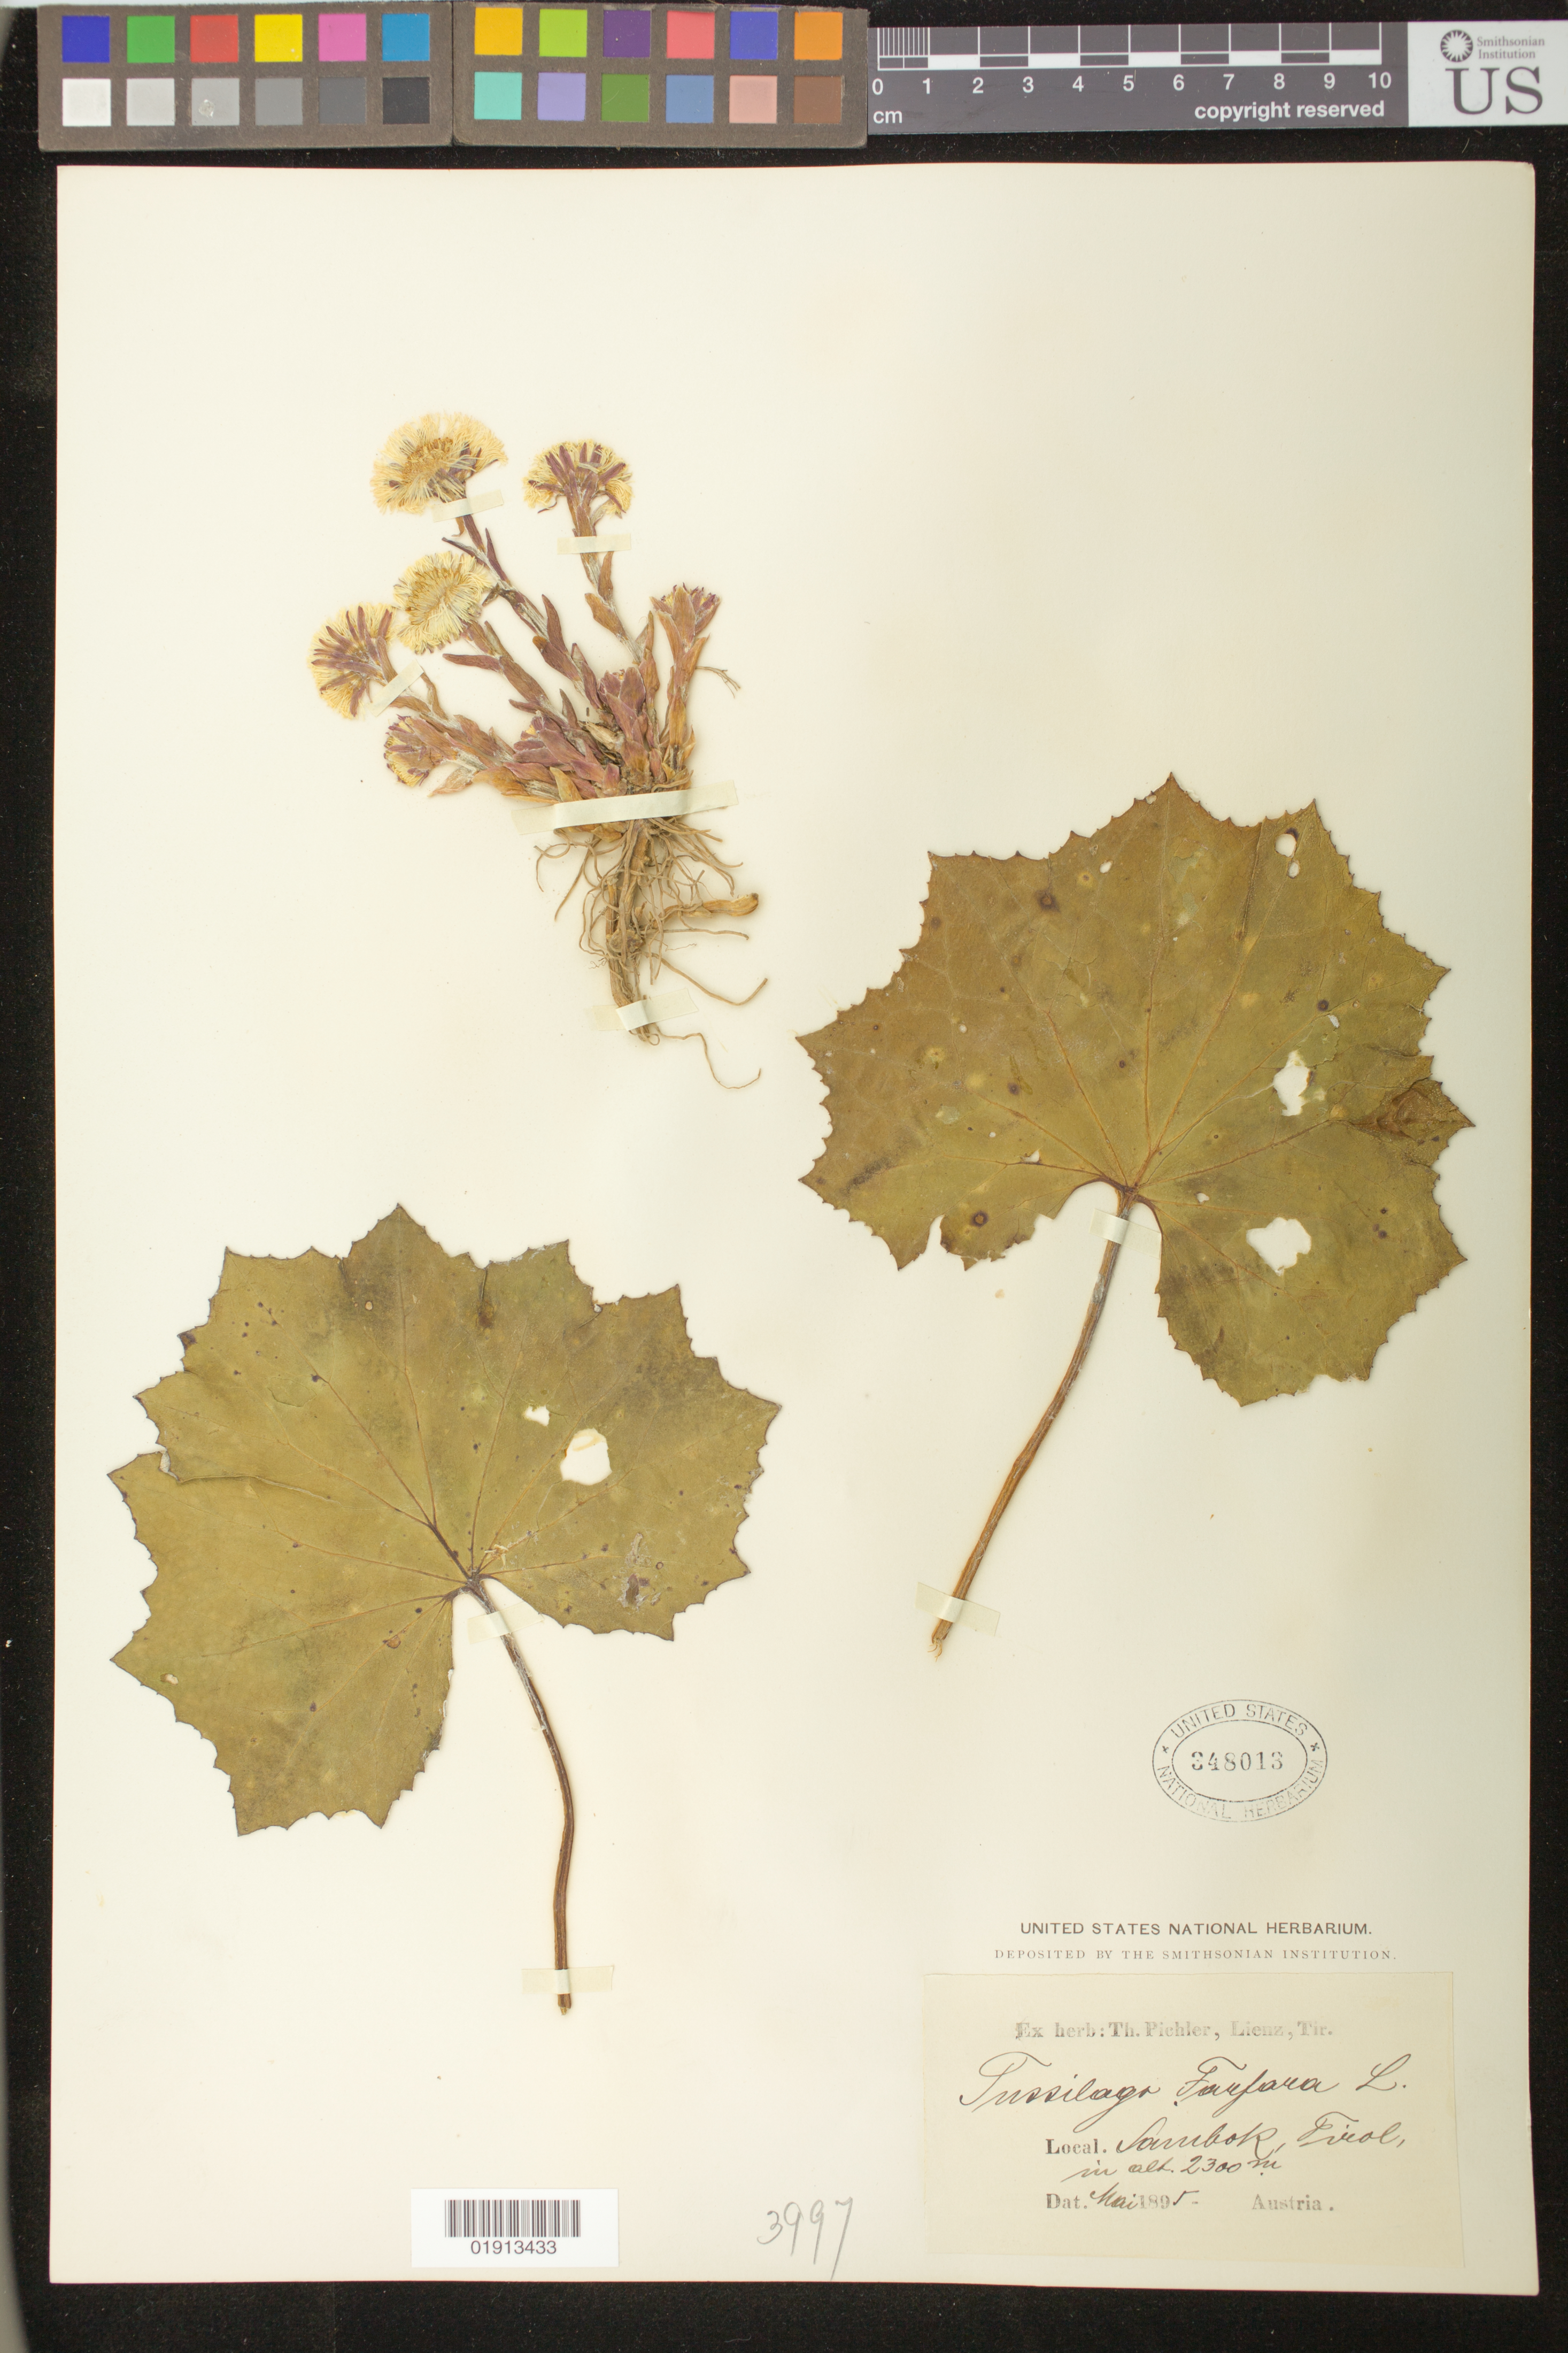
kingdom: Plantae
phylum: Tracheophyta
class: Magnoliopsida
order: Asterales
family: Asteraceae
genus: Tussilago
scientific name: Tussilago farfara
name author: L.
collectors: T. Pichler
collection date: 1895-05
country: Austria / Italy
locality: Sarnbok [interpreted], Tirol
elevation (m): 2300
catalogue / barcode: US 348013